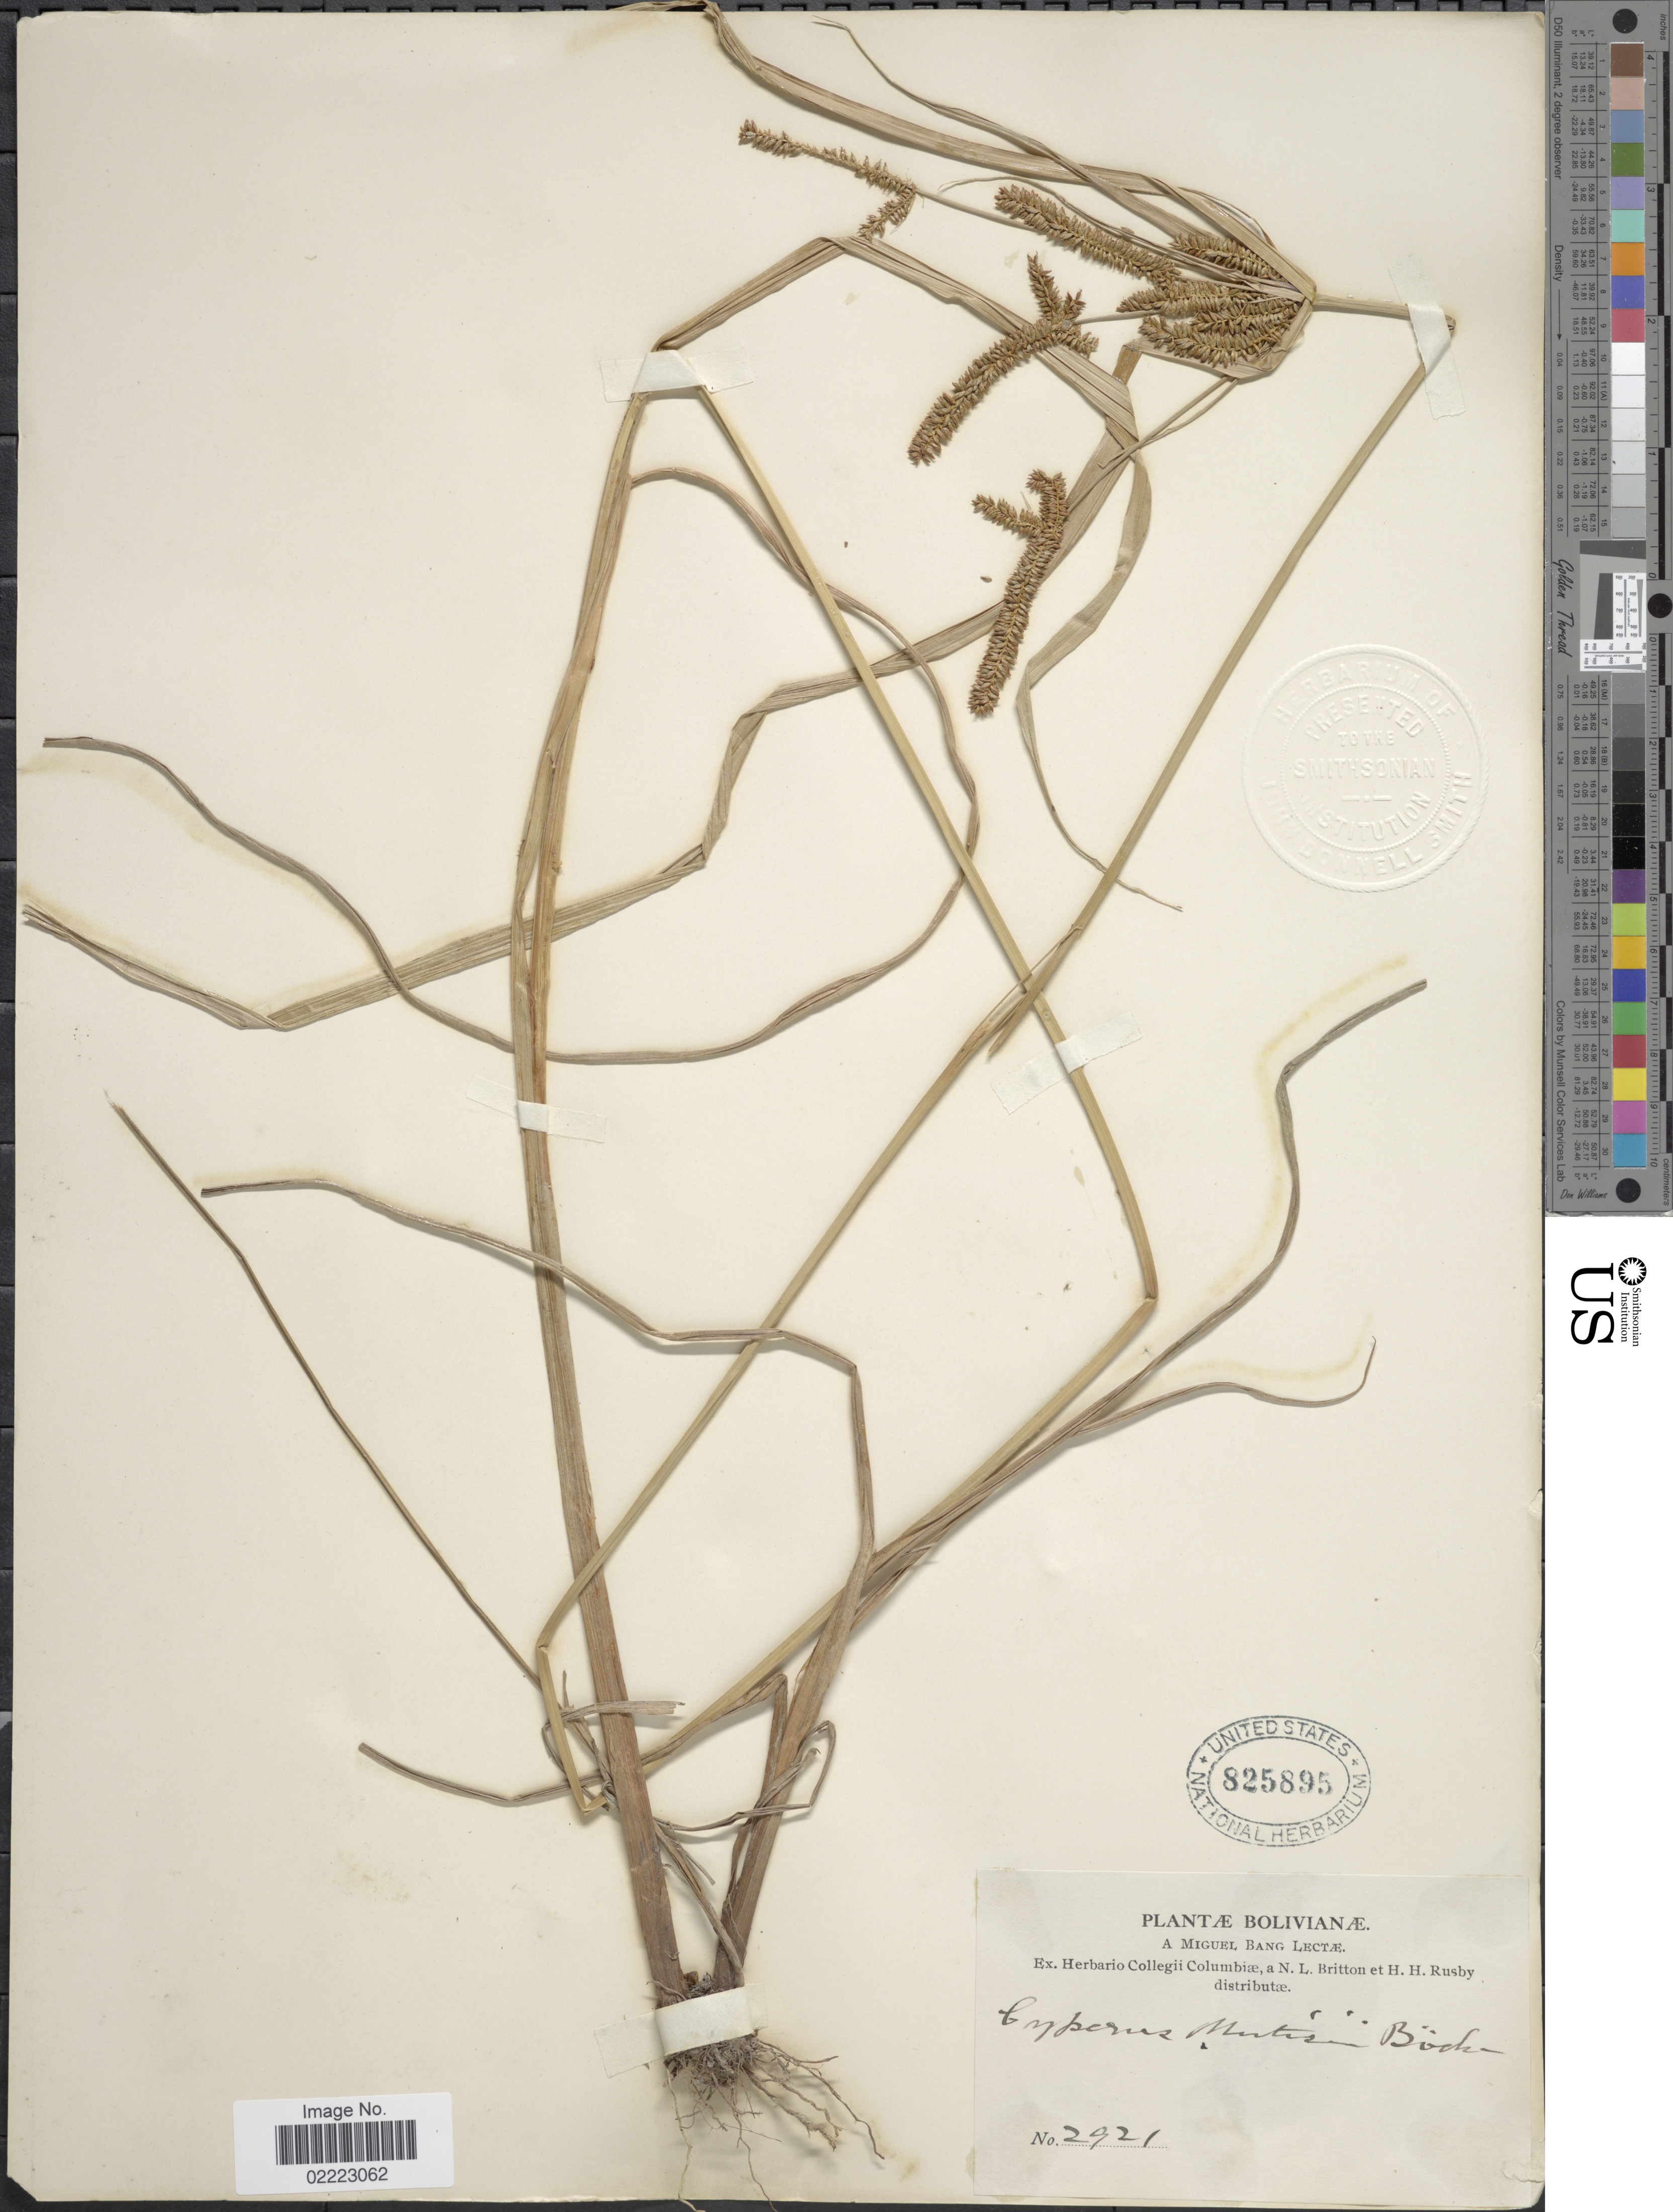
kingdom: Plantae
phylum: Tracheophyta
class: Liliopsida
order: Poales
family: Cyperaceae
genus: Cyperus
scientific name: Cyperus mutisii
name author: (Kunth) Andersson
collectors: M. Bang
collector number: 2921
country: Bolivia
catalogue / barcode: US 825895